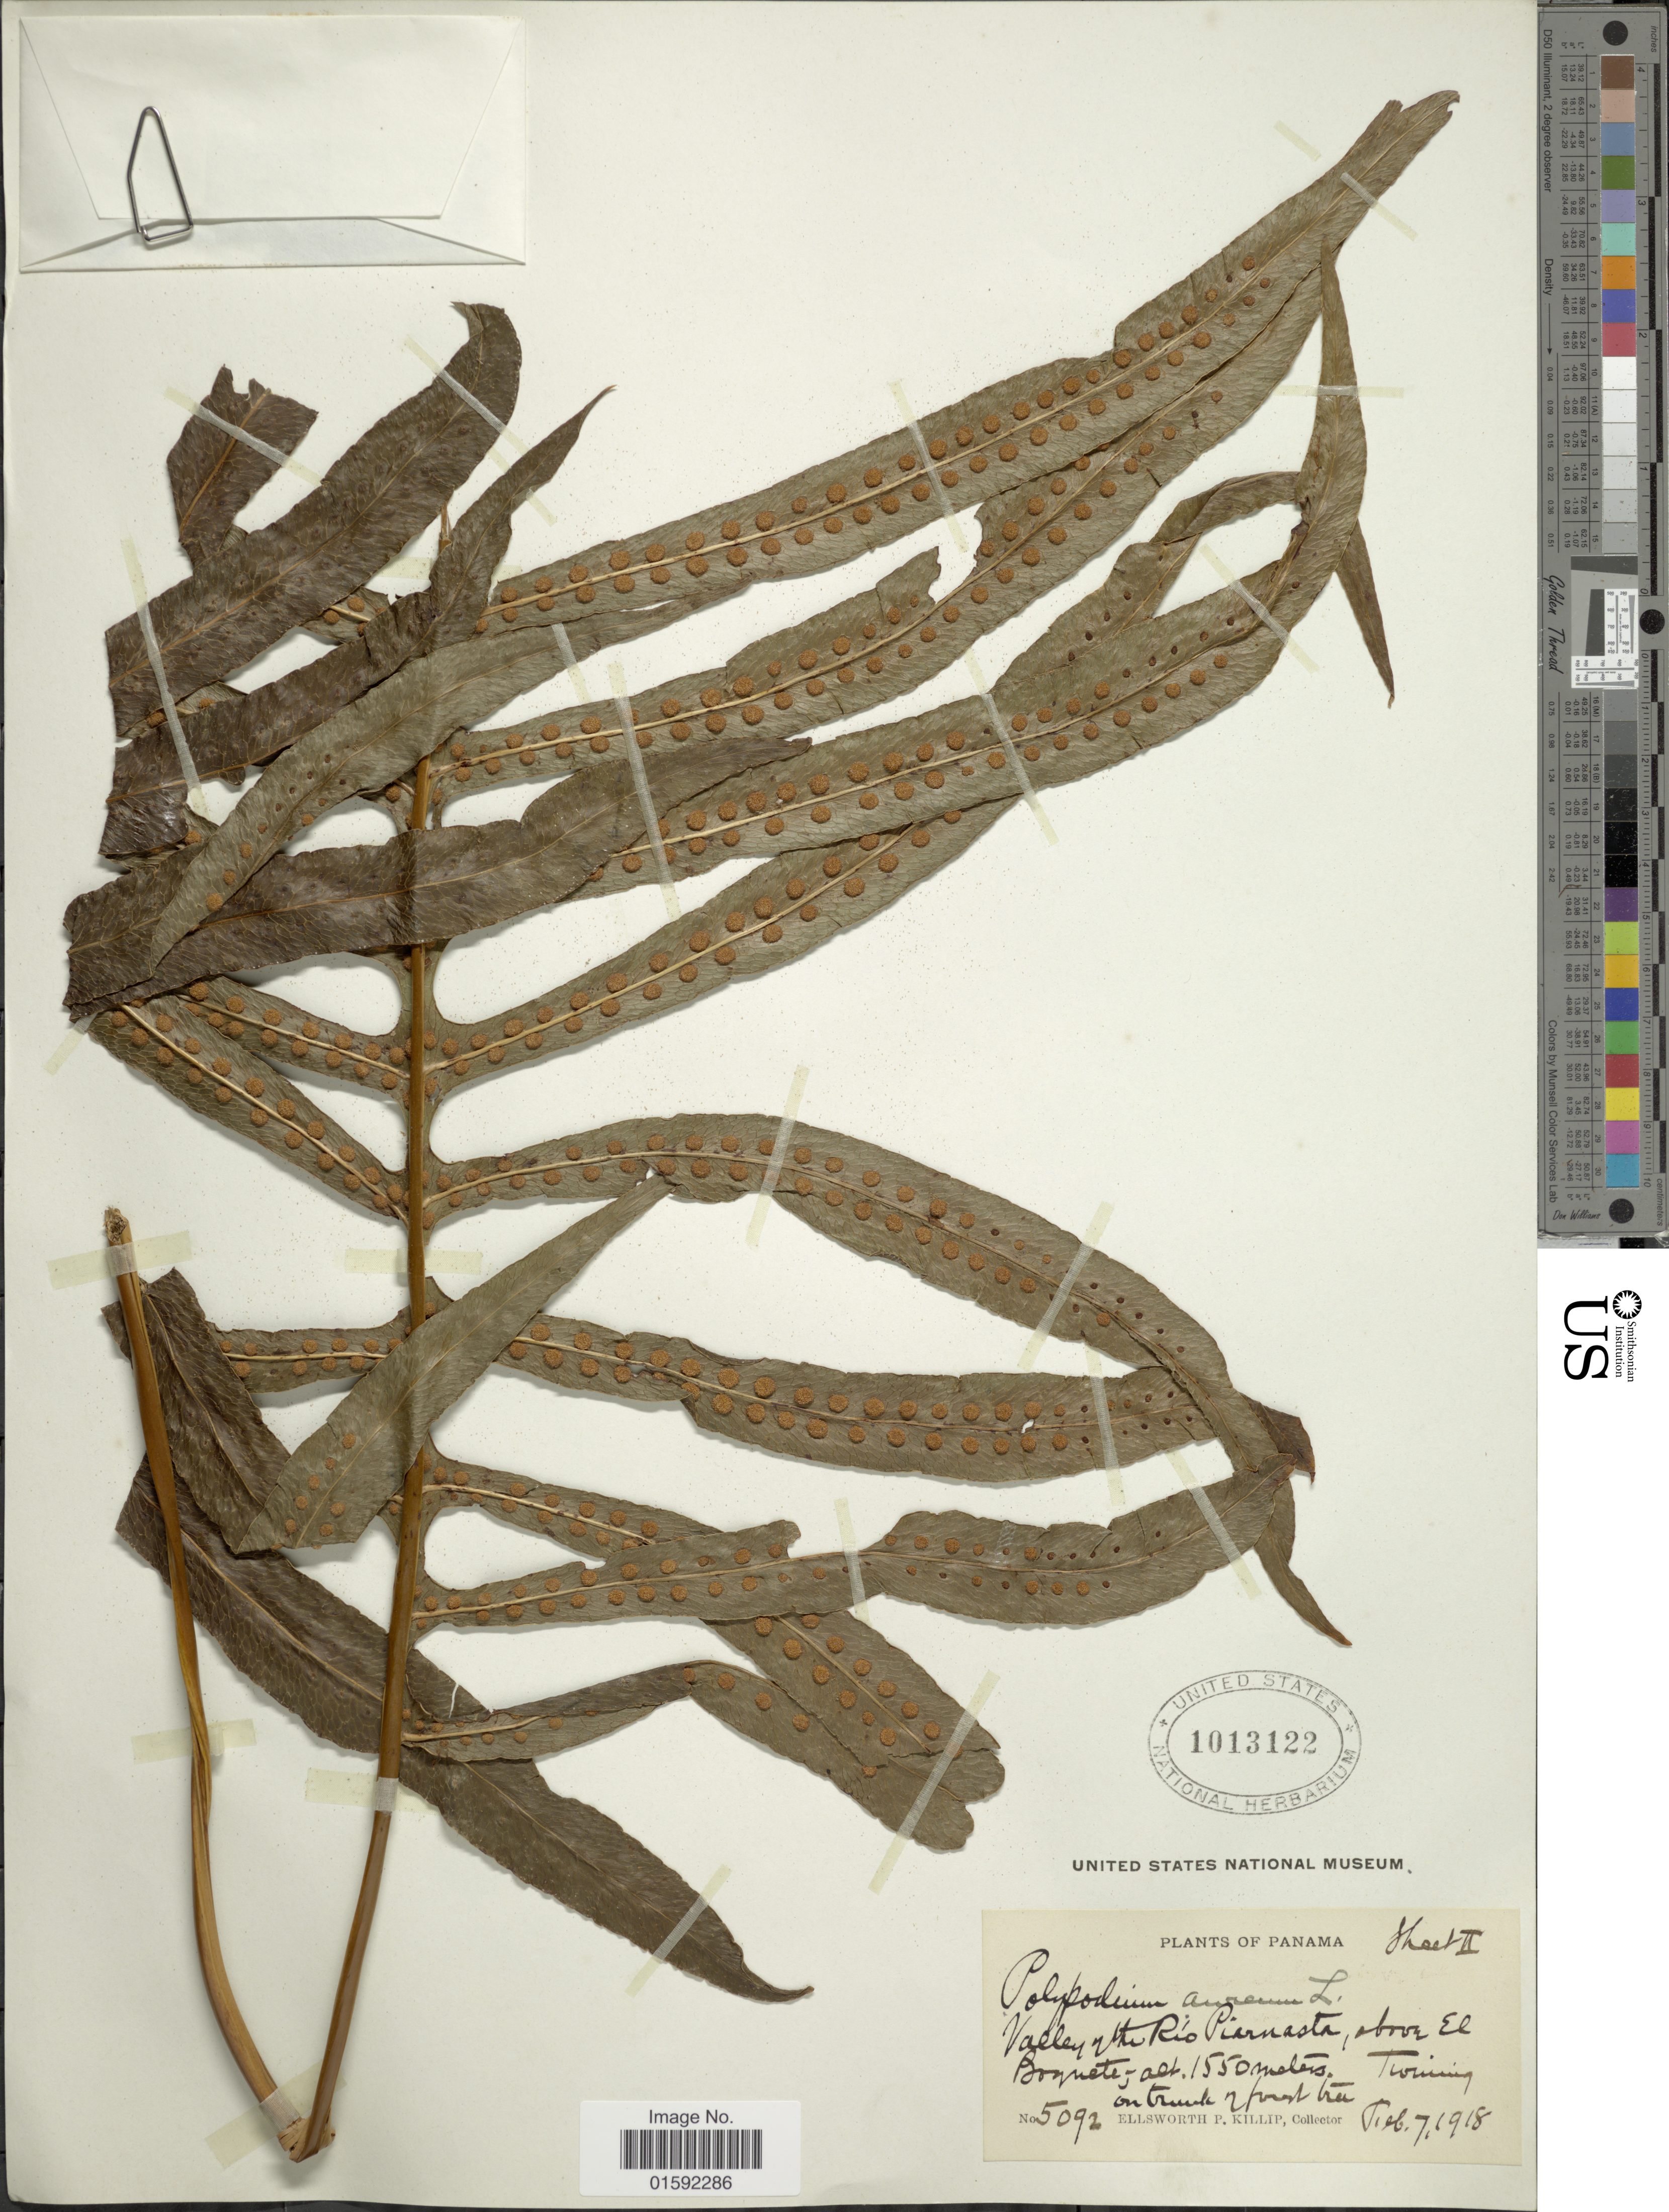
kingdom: Plantae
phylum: Tracheophyta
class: Polypodiopsida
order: Polypodiales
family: Polypodiaceae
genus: Phlebodium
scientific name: Phlebodium pseudoaureum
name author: (Cav.) Lellinger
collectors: E. P. Killip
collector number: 5092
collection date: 1918-02-07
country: Panama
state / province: Panamá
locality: Panama, Valley of the Rio Piarnaste, above El Boquete.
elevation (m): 1550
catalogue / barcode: US 1013122